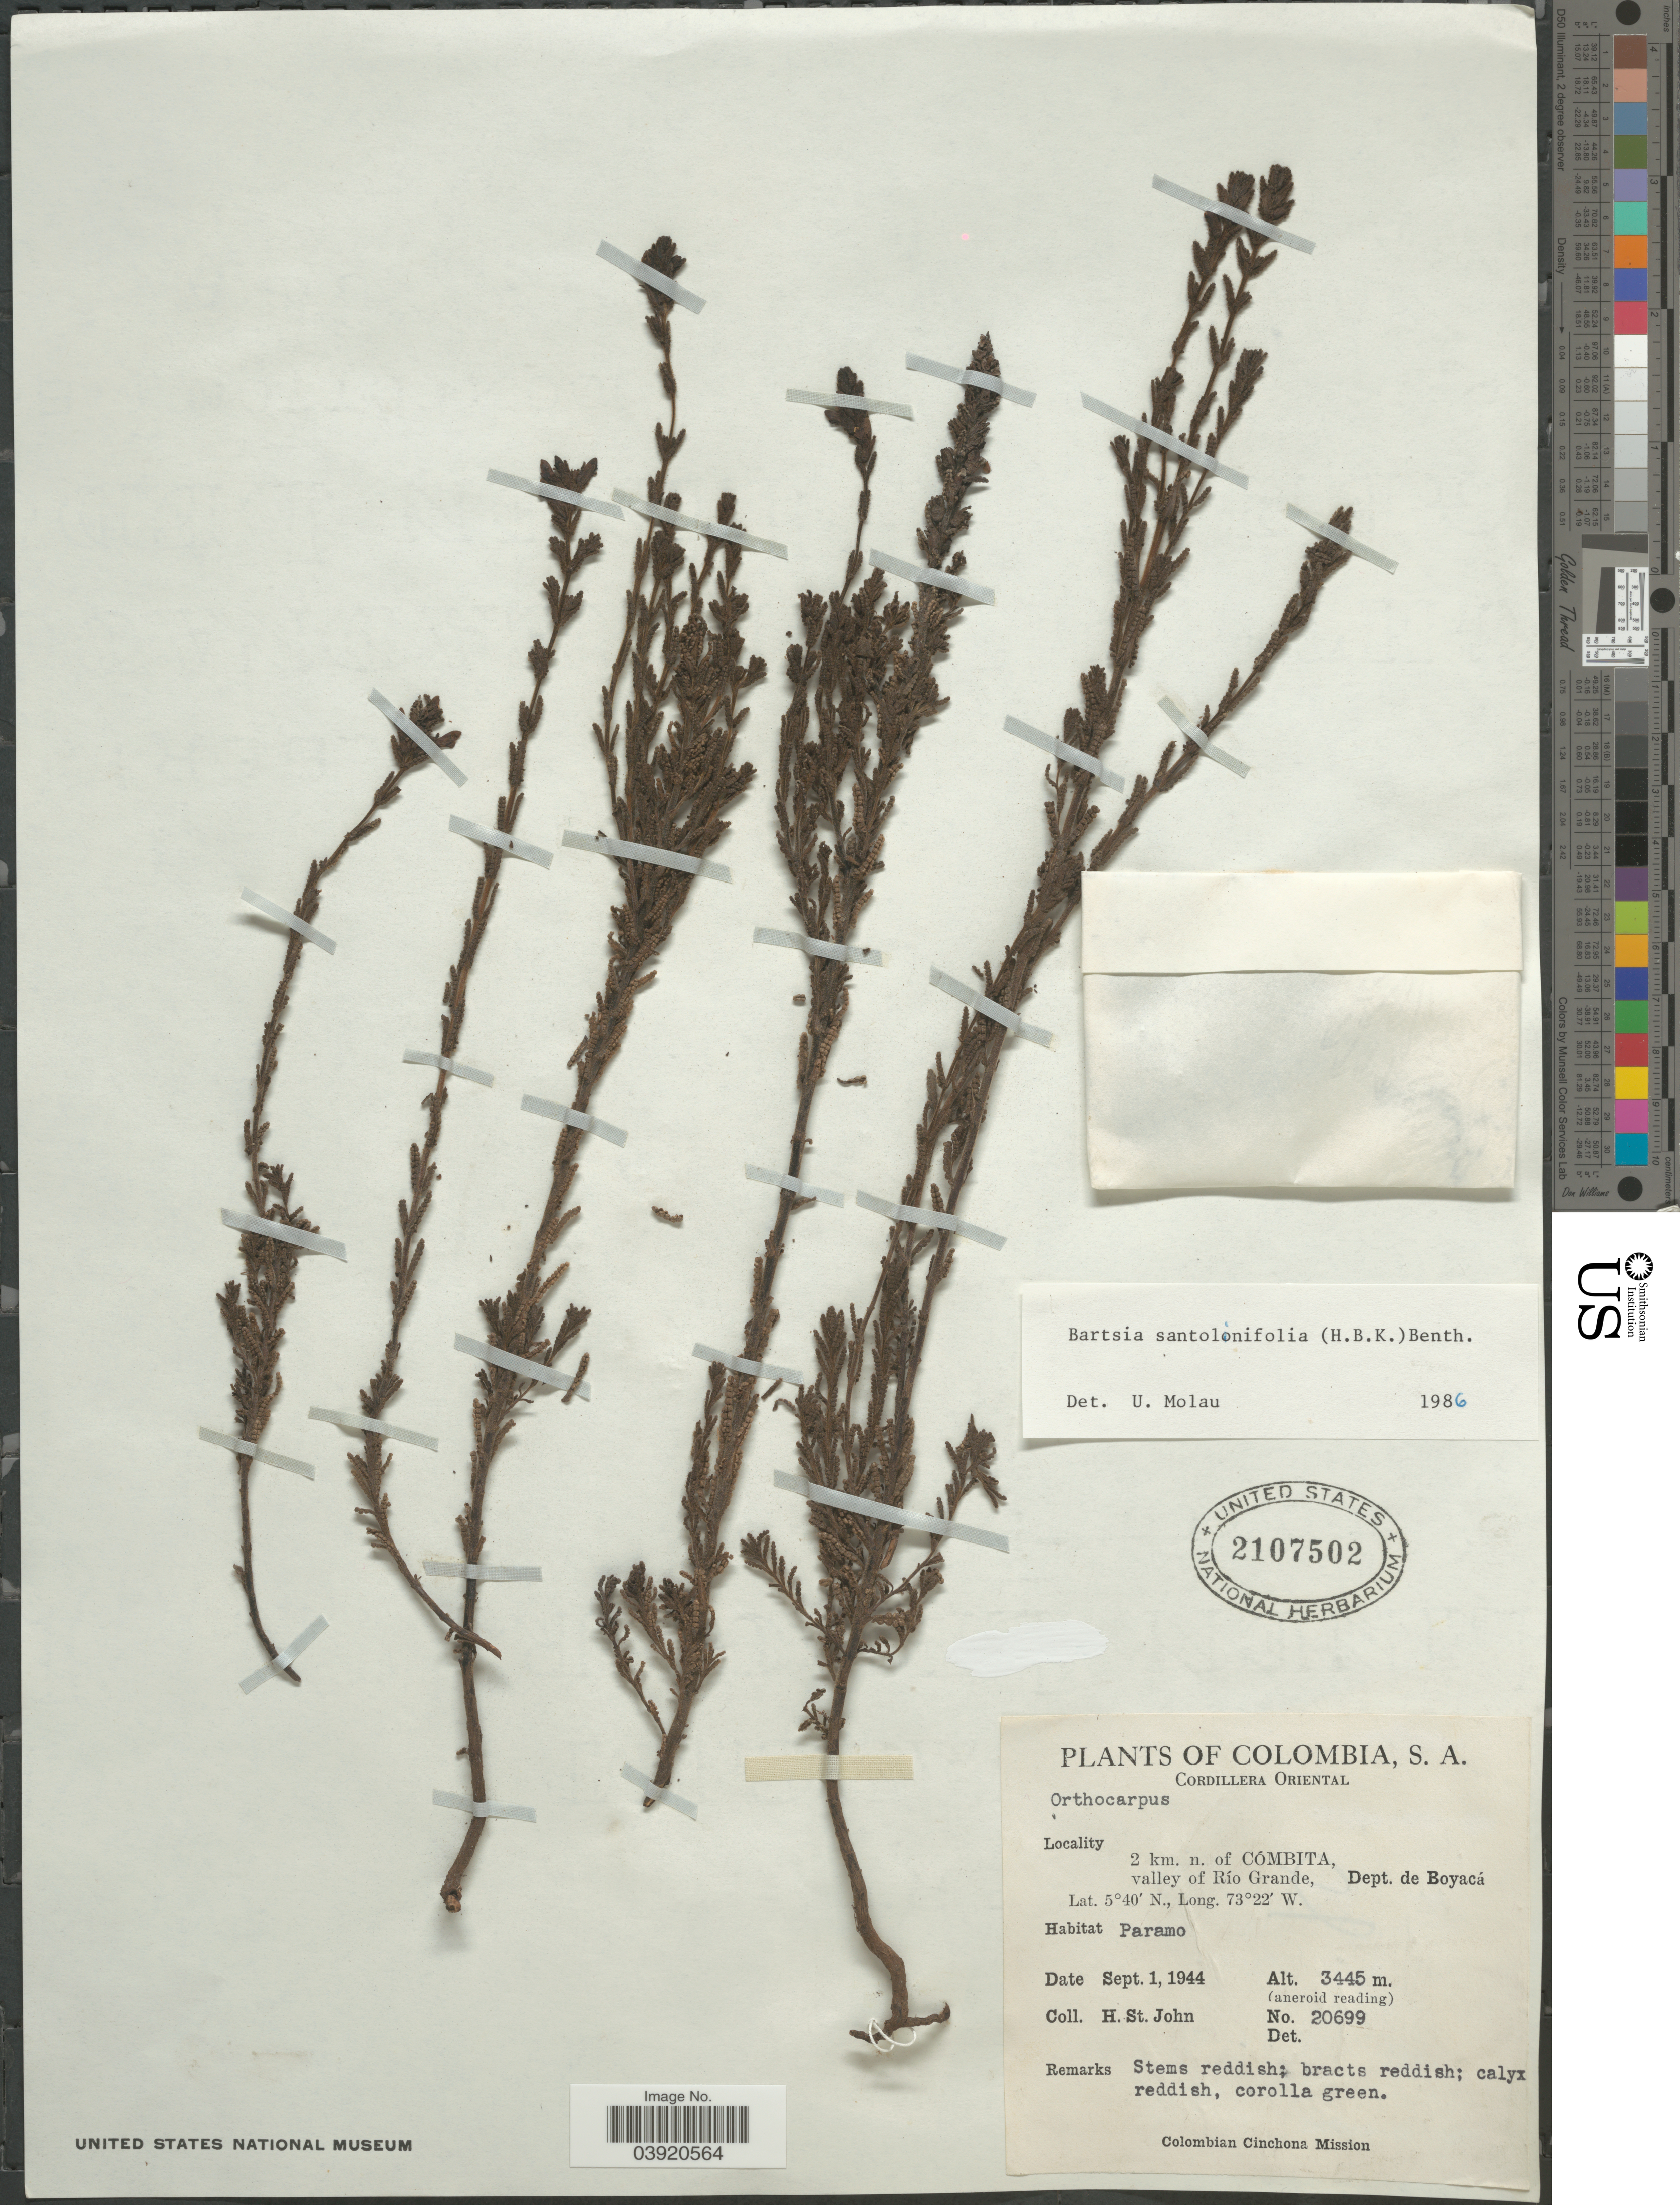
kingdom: Plantae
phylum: Tracheophyta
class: Magnoliopsida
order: Lamiales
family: Orobanchaceae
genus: Bartsia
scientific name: Bartsia santolinifolia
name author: (Kunth) Benth.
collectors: H. St. John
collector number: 20699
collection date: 1944-09-01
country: Colombia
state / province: Boyacá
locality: Cordillera Oriental. 2 km. n. of Cómbita, valley of Río Grande, Dept. de Boyacá.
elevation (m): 3445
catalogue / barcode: US 2107502